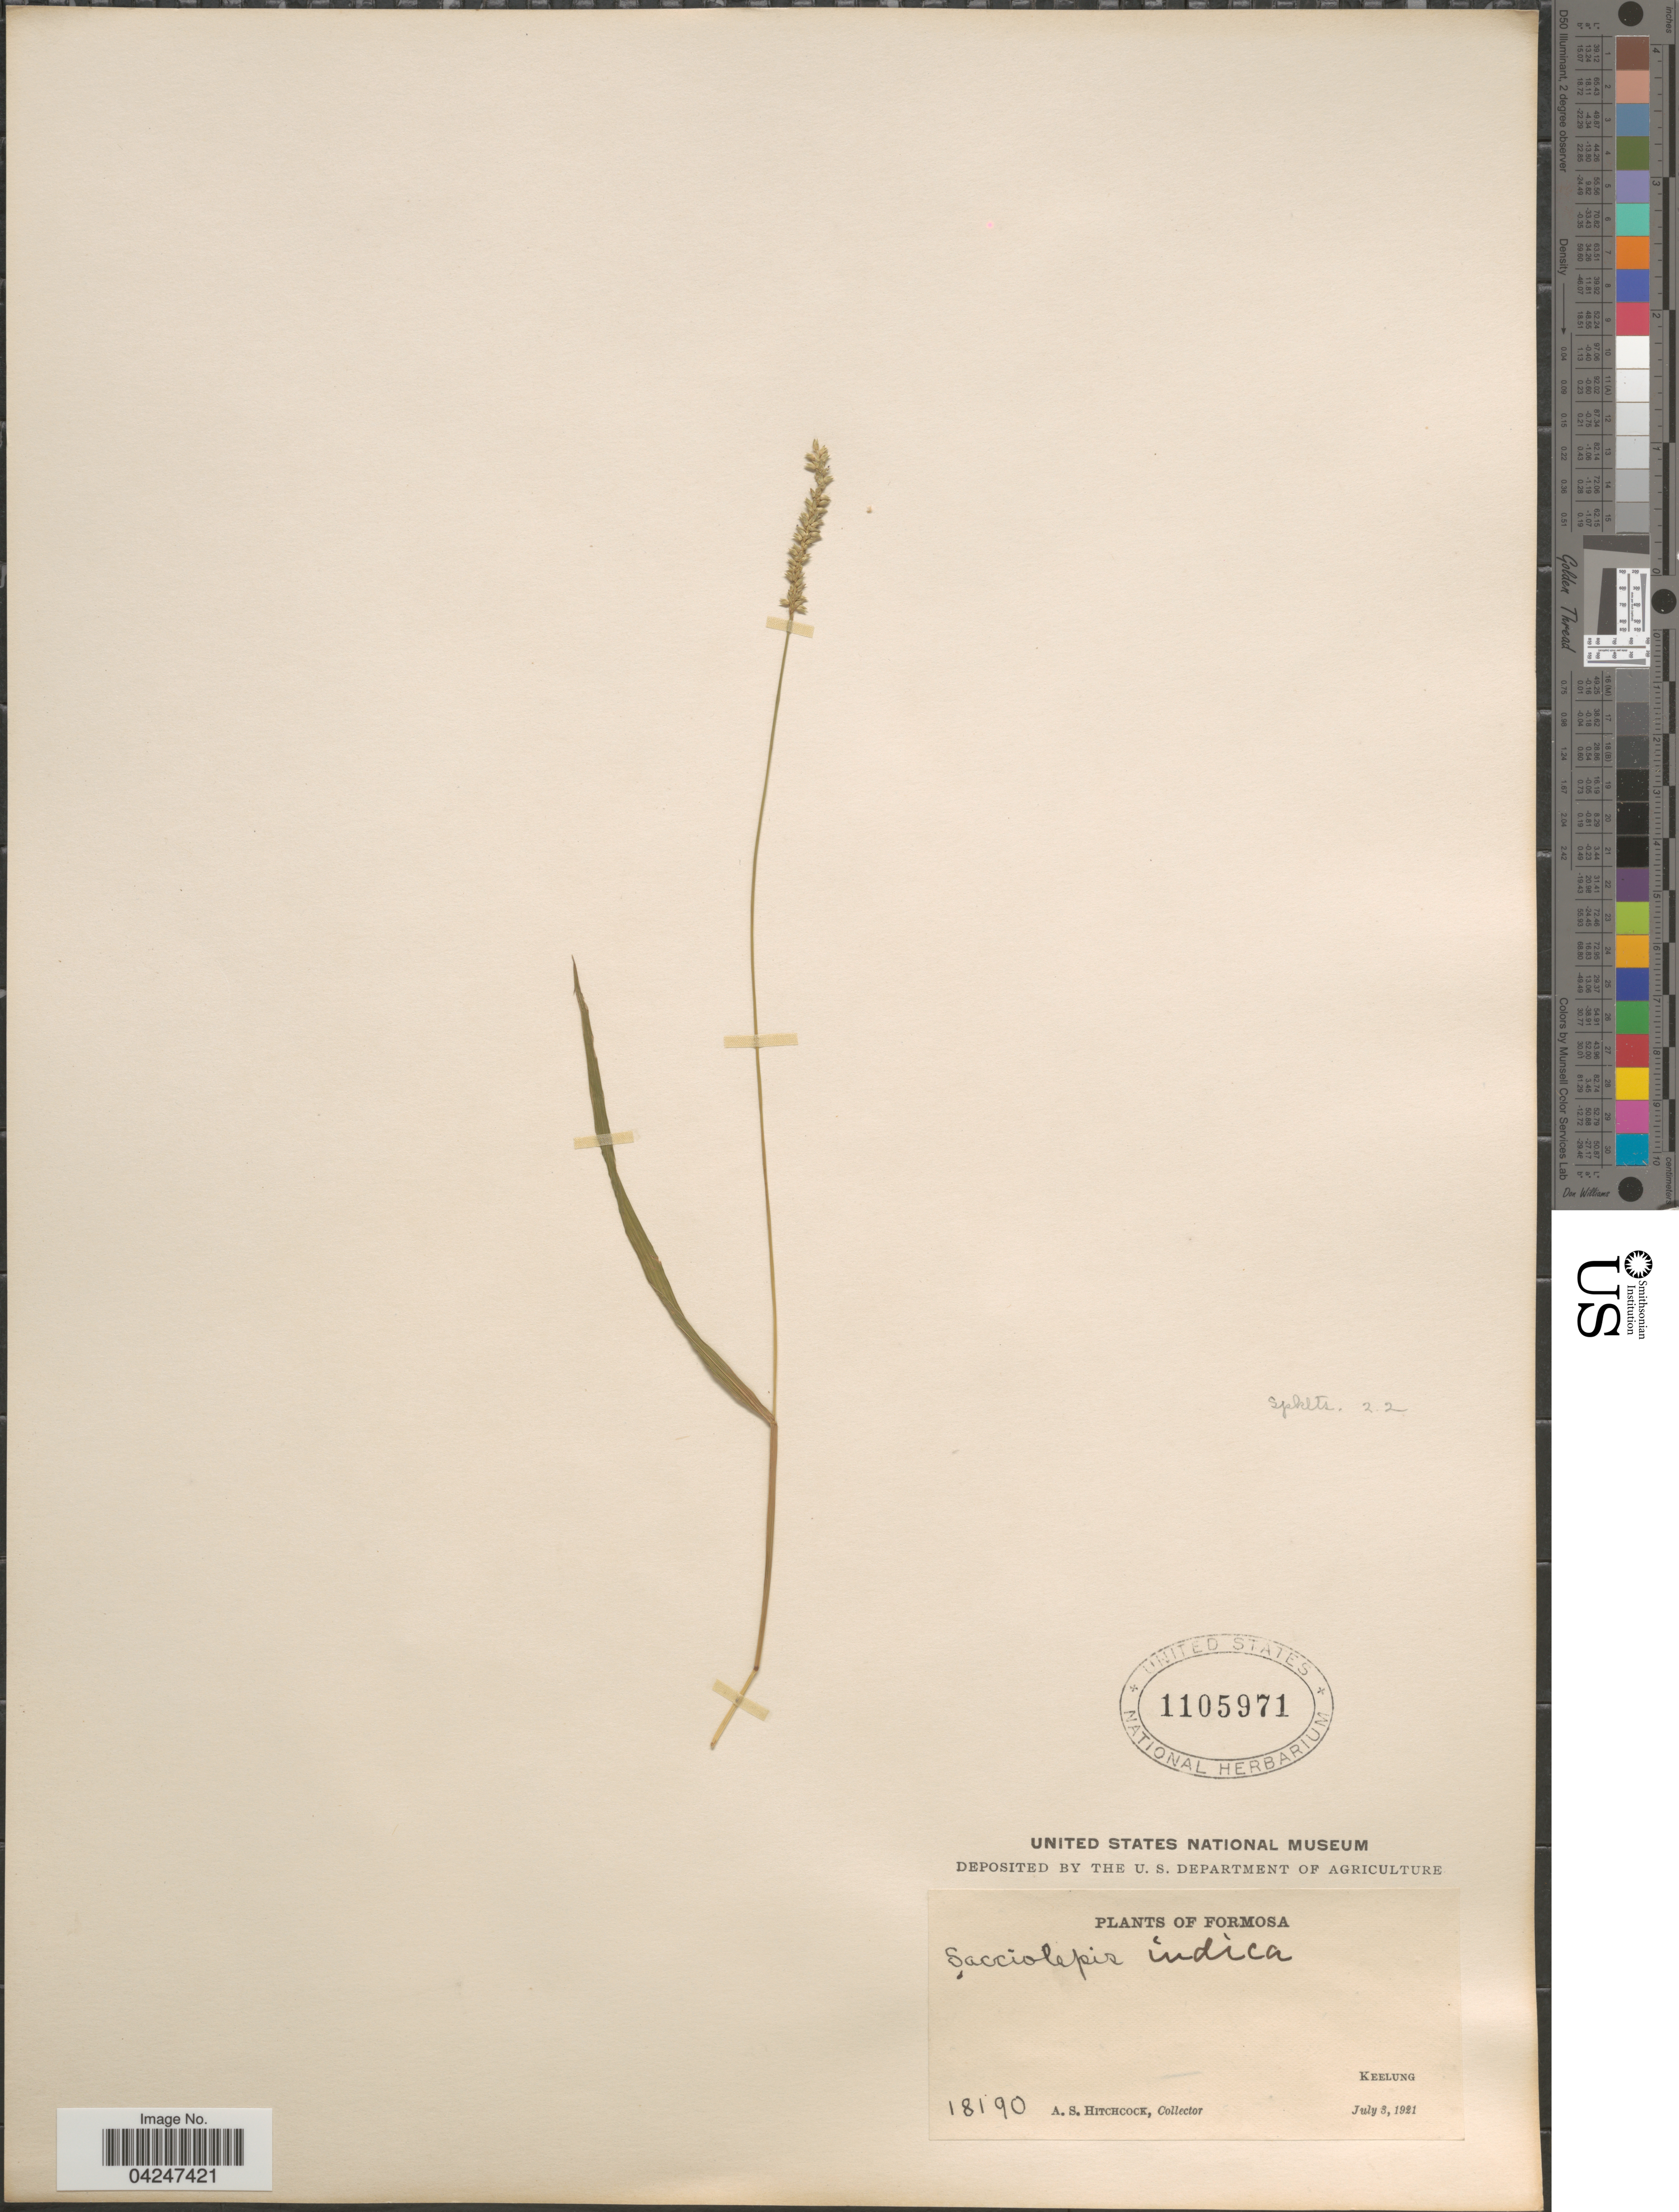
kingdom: Plantae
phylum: Tracheophyta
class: Liliopsida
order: Poales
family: Poaceae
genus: Sacciolepis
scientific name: Sacciolepis indica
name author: (L.) Chase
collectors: A. S. Hitchcock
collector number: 18190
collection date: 1921-07-03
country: Taiwan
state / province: Keelung City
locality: Formosa. Keelung.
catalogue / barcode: US 1105971